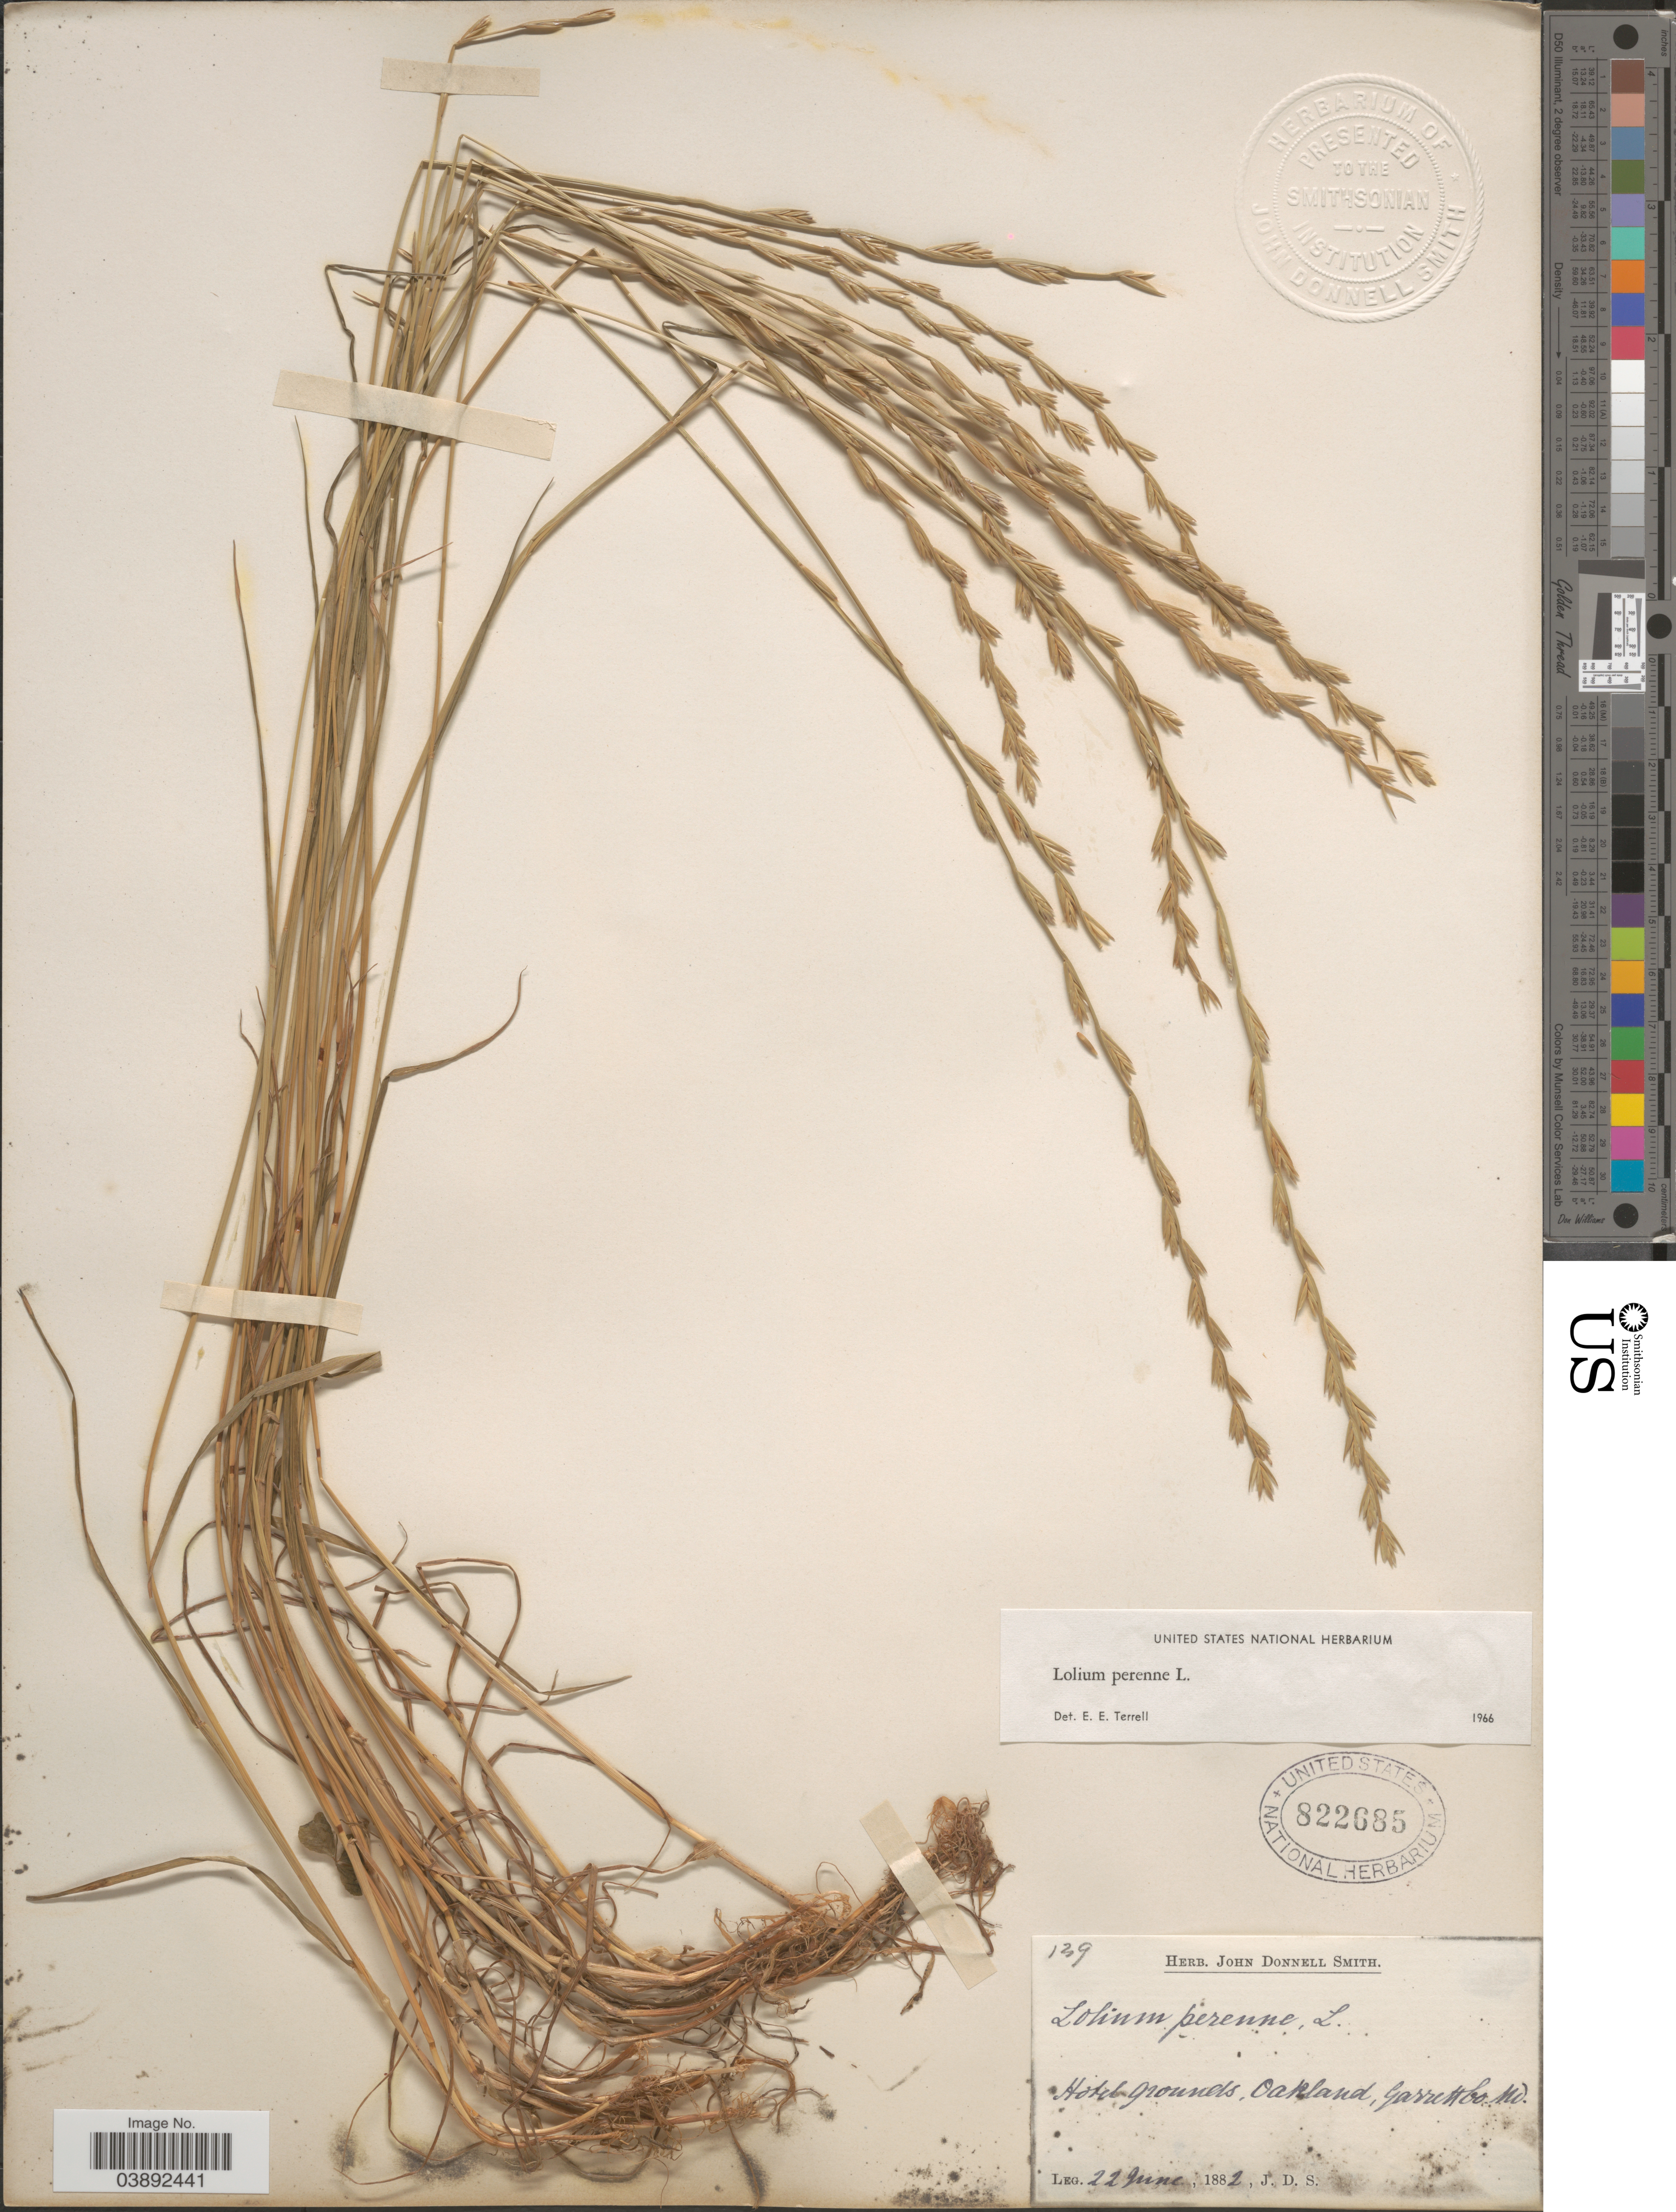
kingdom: Plantae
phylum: Tracheophyta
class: Liliopsida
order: Poales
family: Poaceae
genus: Lolium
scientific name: Lolium perenne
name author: L.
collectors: J. Donnell Smith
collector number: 139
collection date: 1882-06-22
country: United States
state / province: Maryland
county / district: Garrett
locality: Hotel grounds, Oakland, Garrett Co.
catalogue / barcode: US 822685